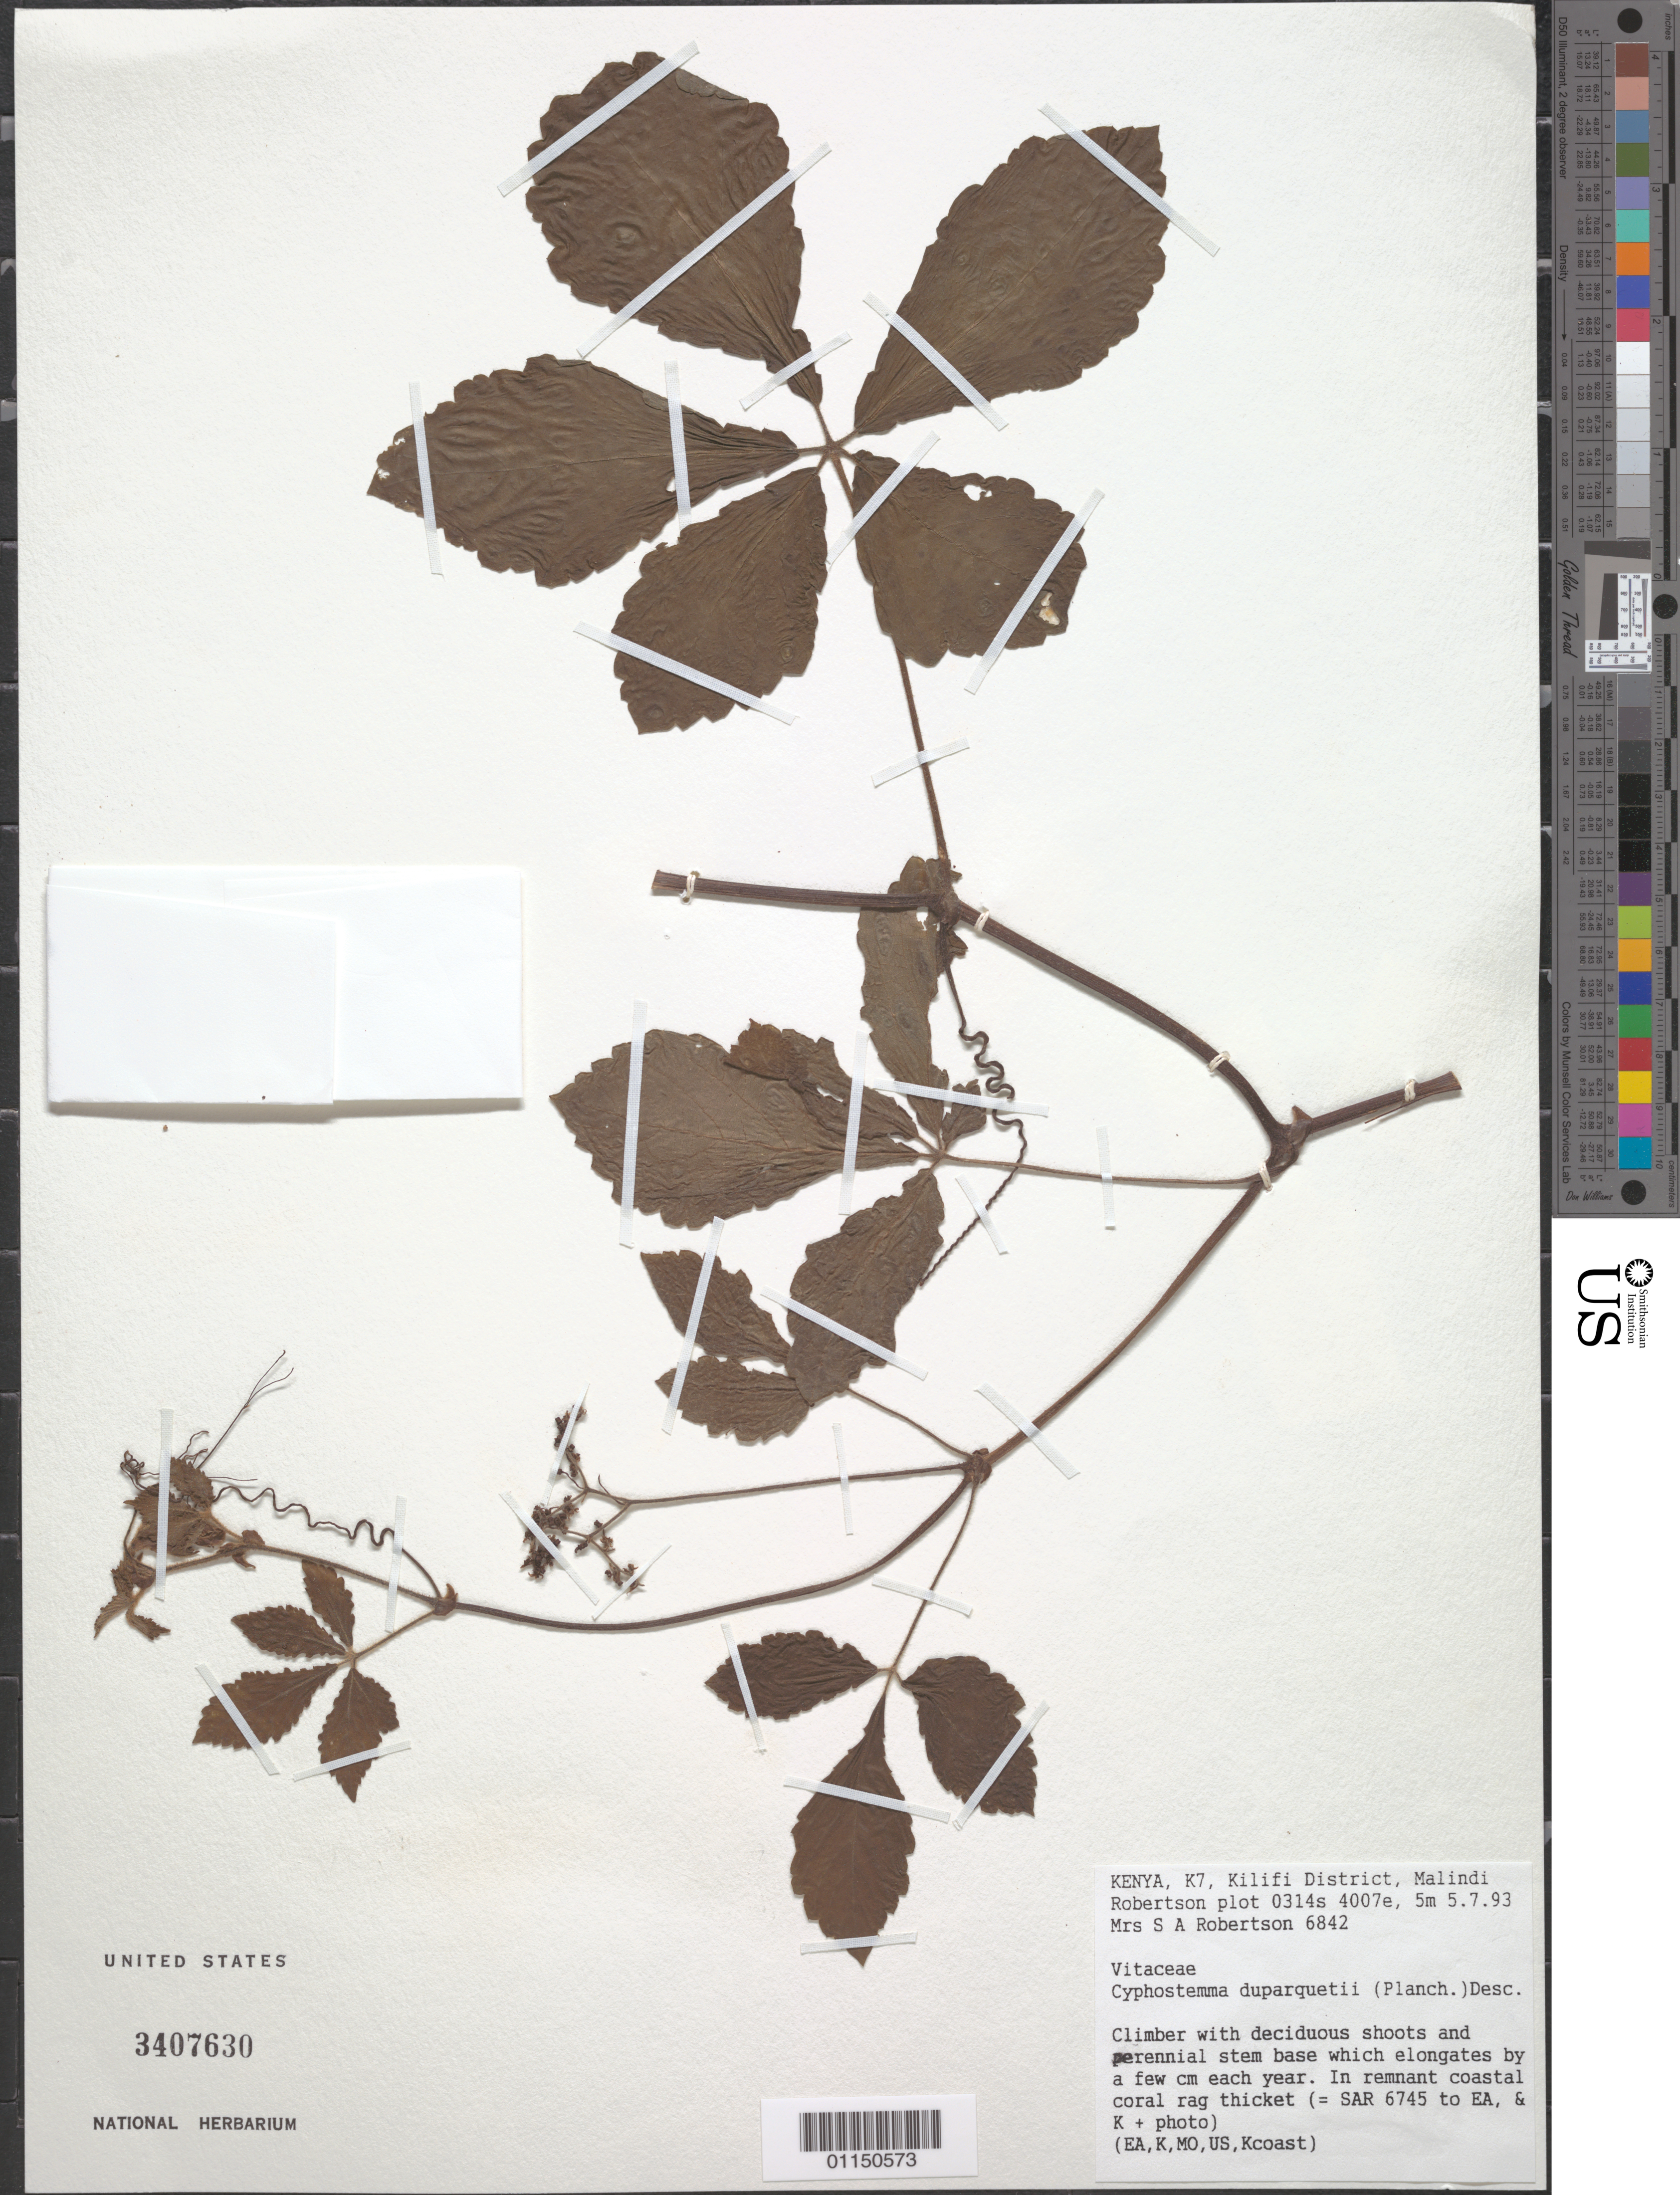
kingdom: Plantae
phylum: Tracheophyta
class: Magnoliopsida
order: Vitales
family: Vitaceae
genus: Cyphostemma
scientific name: Cyphostemma duparquetii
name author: (Planch.) Desc.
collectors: Mrs. S. A. Robertson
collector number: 6842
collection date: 1993-07-05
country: Kenya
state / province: Kilifi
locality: Malindi Robertson Plot.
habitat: Climber with deciduous shoots. In remnant coastal coral rag thicket.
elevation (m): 5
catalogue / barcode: US 3407630